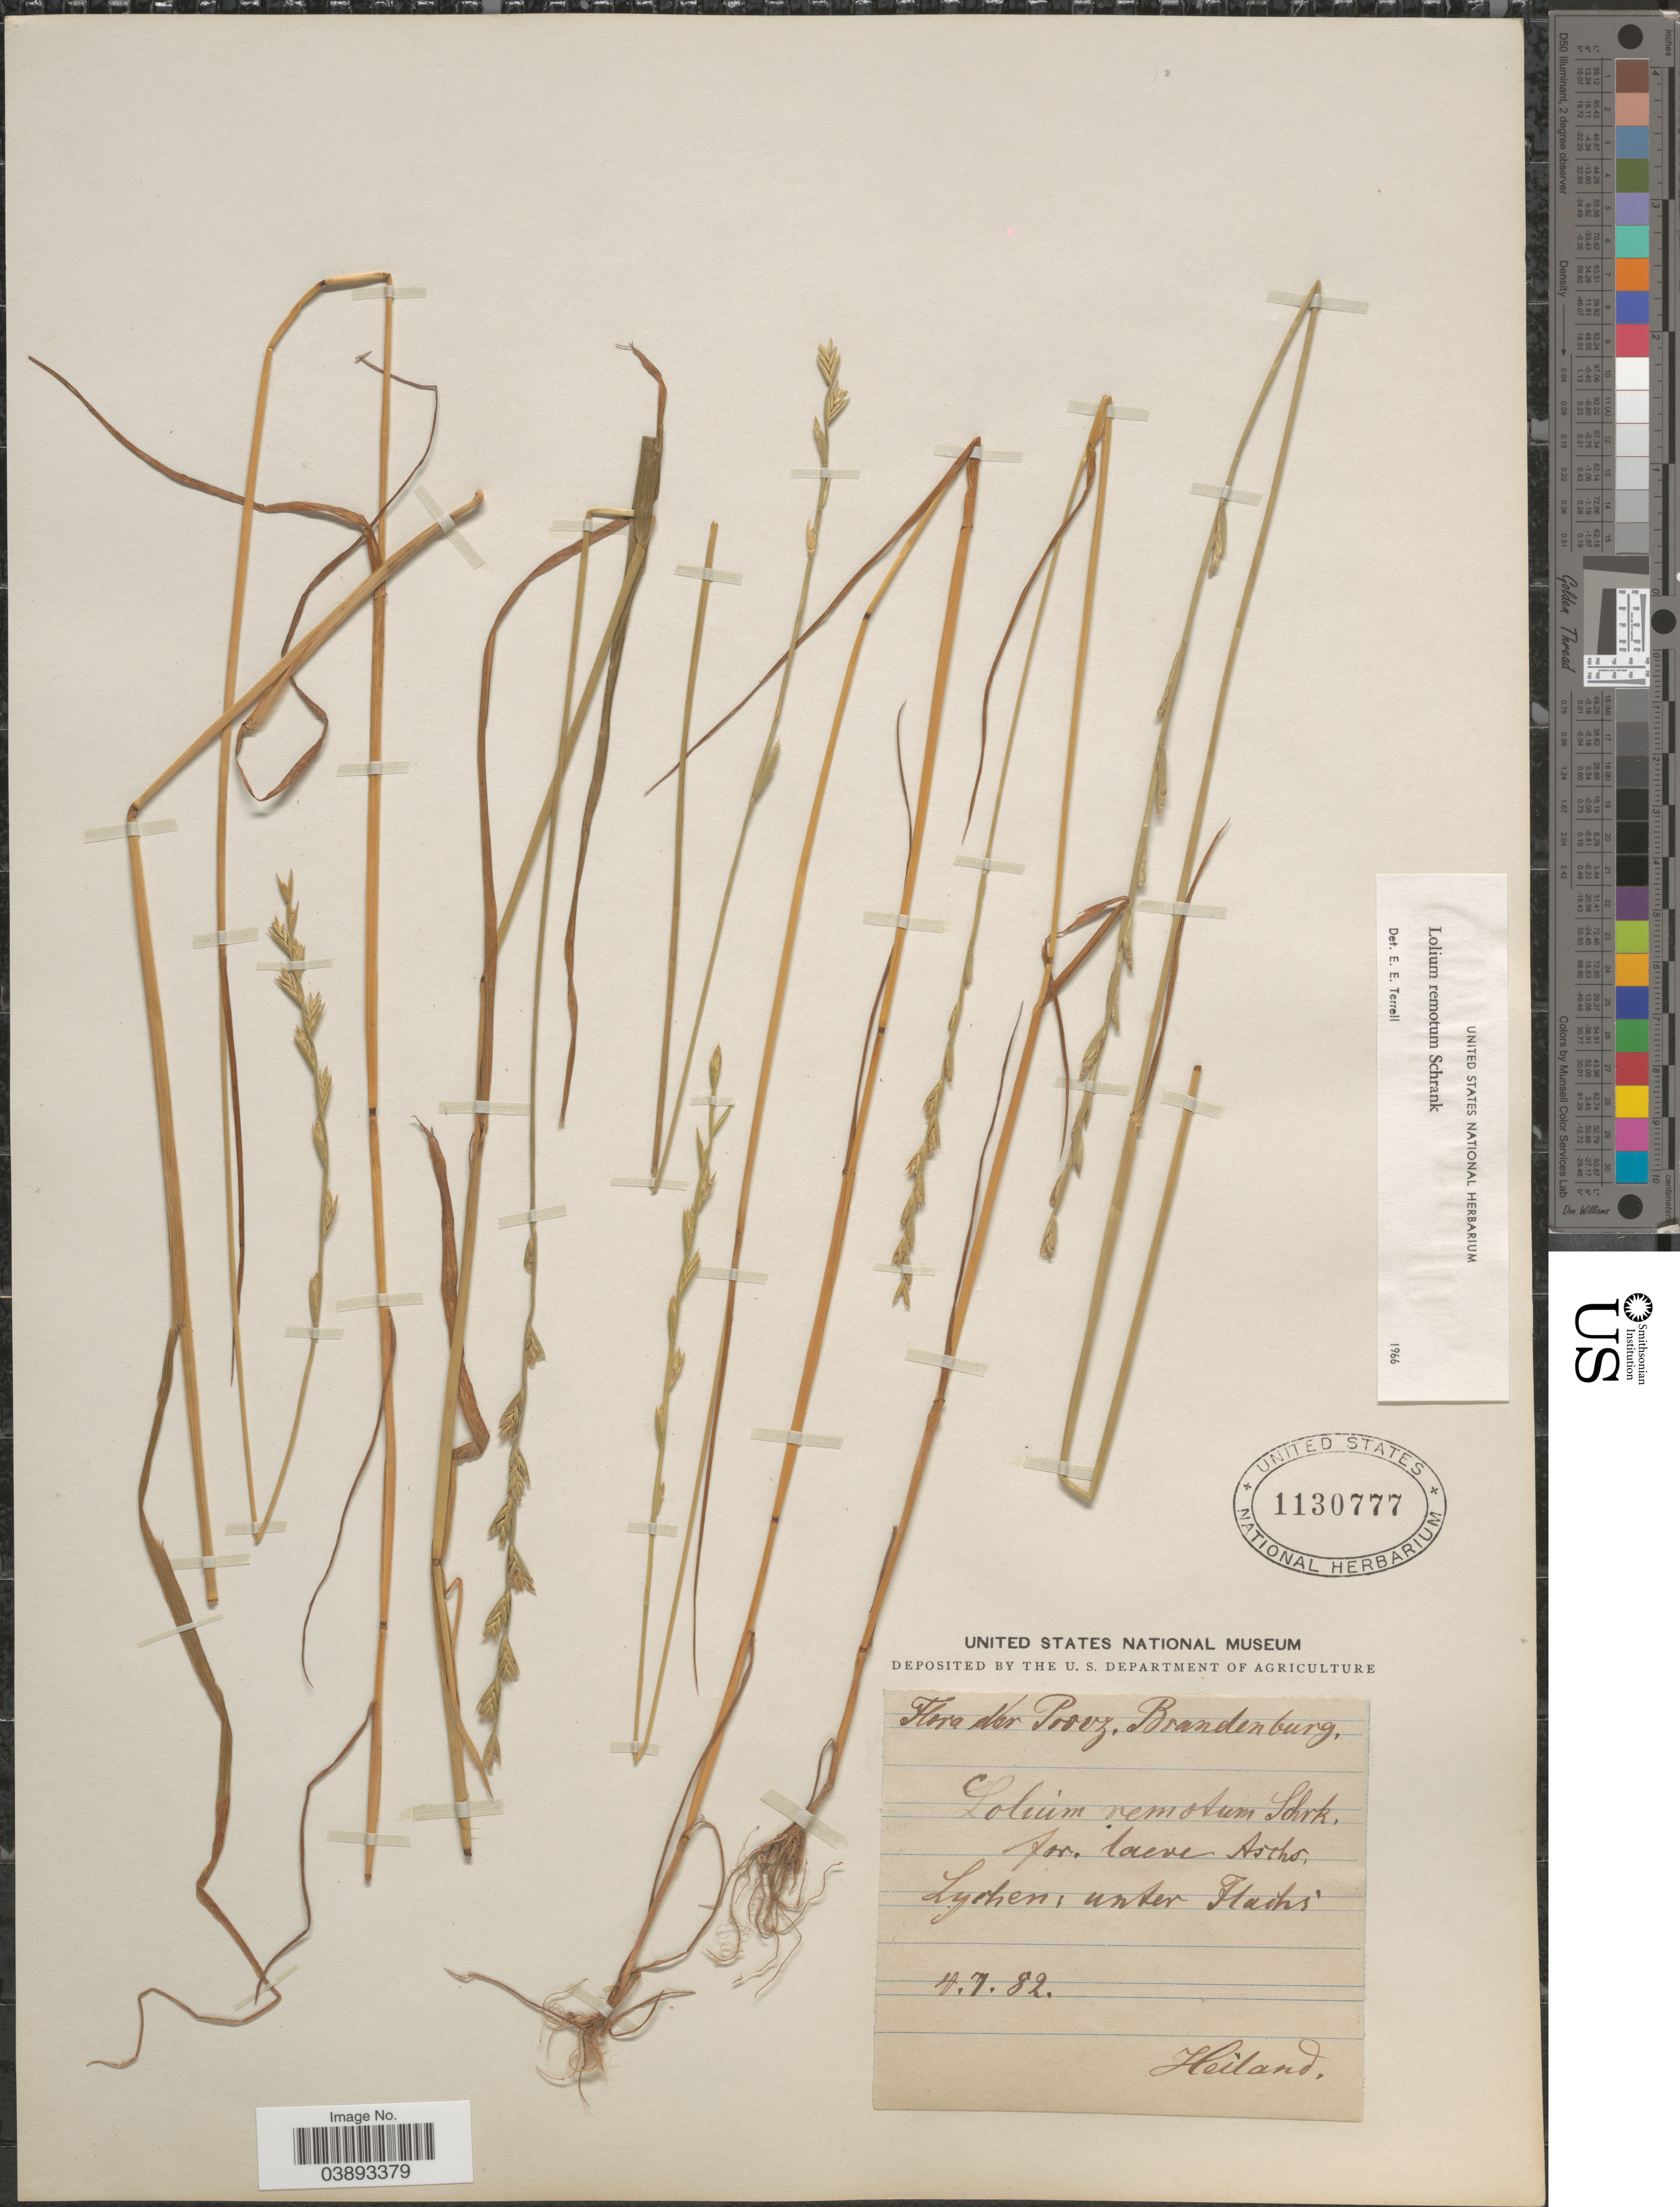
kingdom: Plantae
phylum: Tracheophyta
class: Liliopsida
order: Poales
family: Poaceae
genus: Lolium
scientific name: Lolium remotum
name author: Schrank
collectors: -. Heiland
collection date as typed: Transcribed d/m/y: 4/7/82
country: Germany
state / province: Brandenburg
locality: Lychen: unter Flachs.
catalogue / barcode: US 1130777